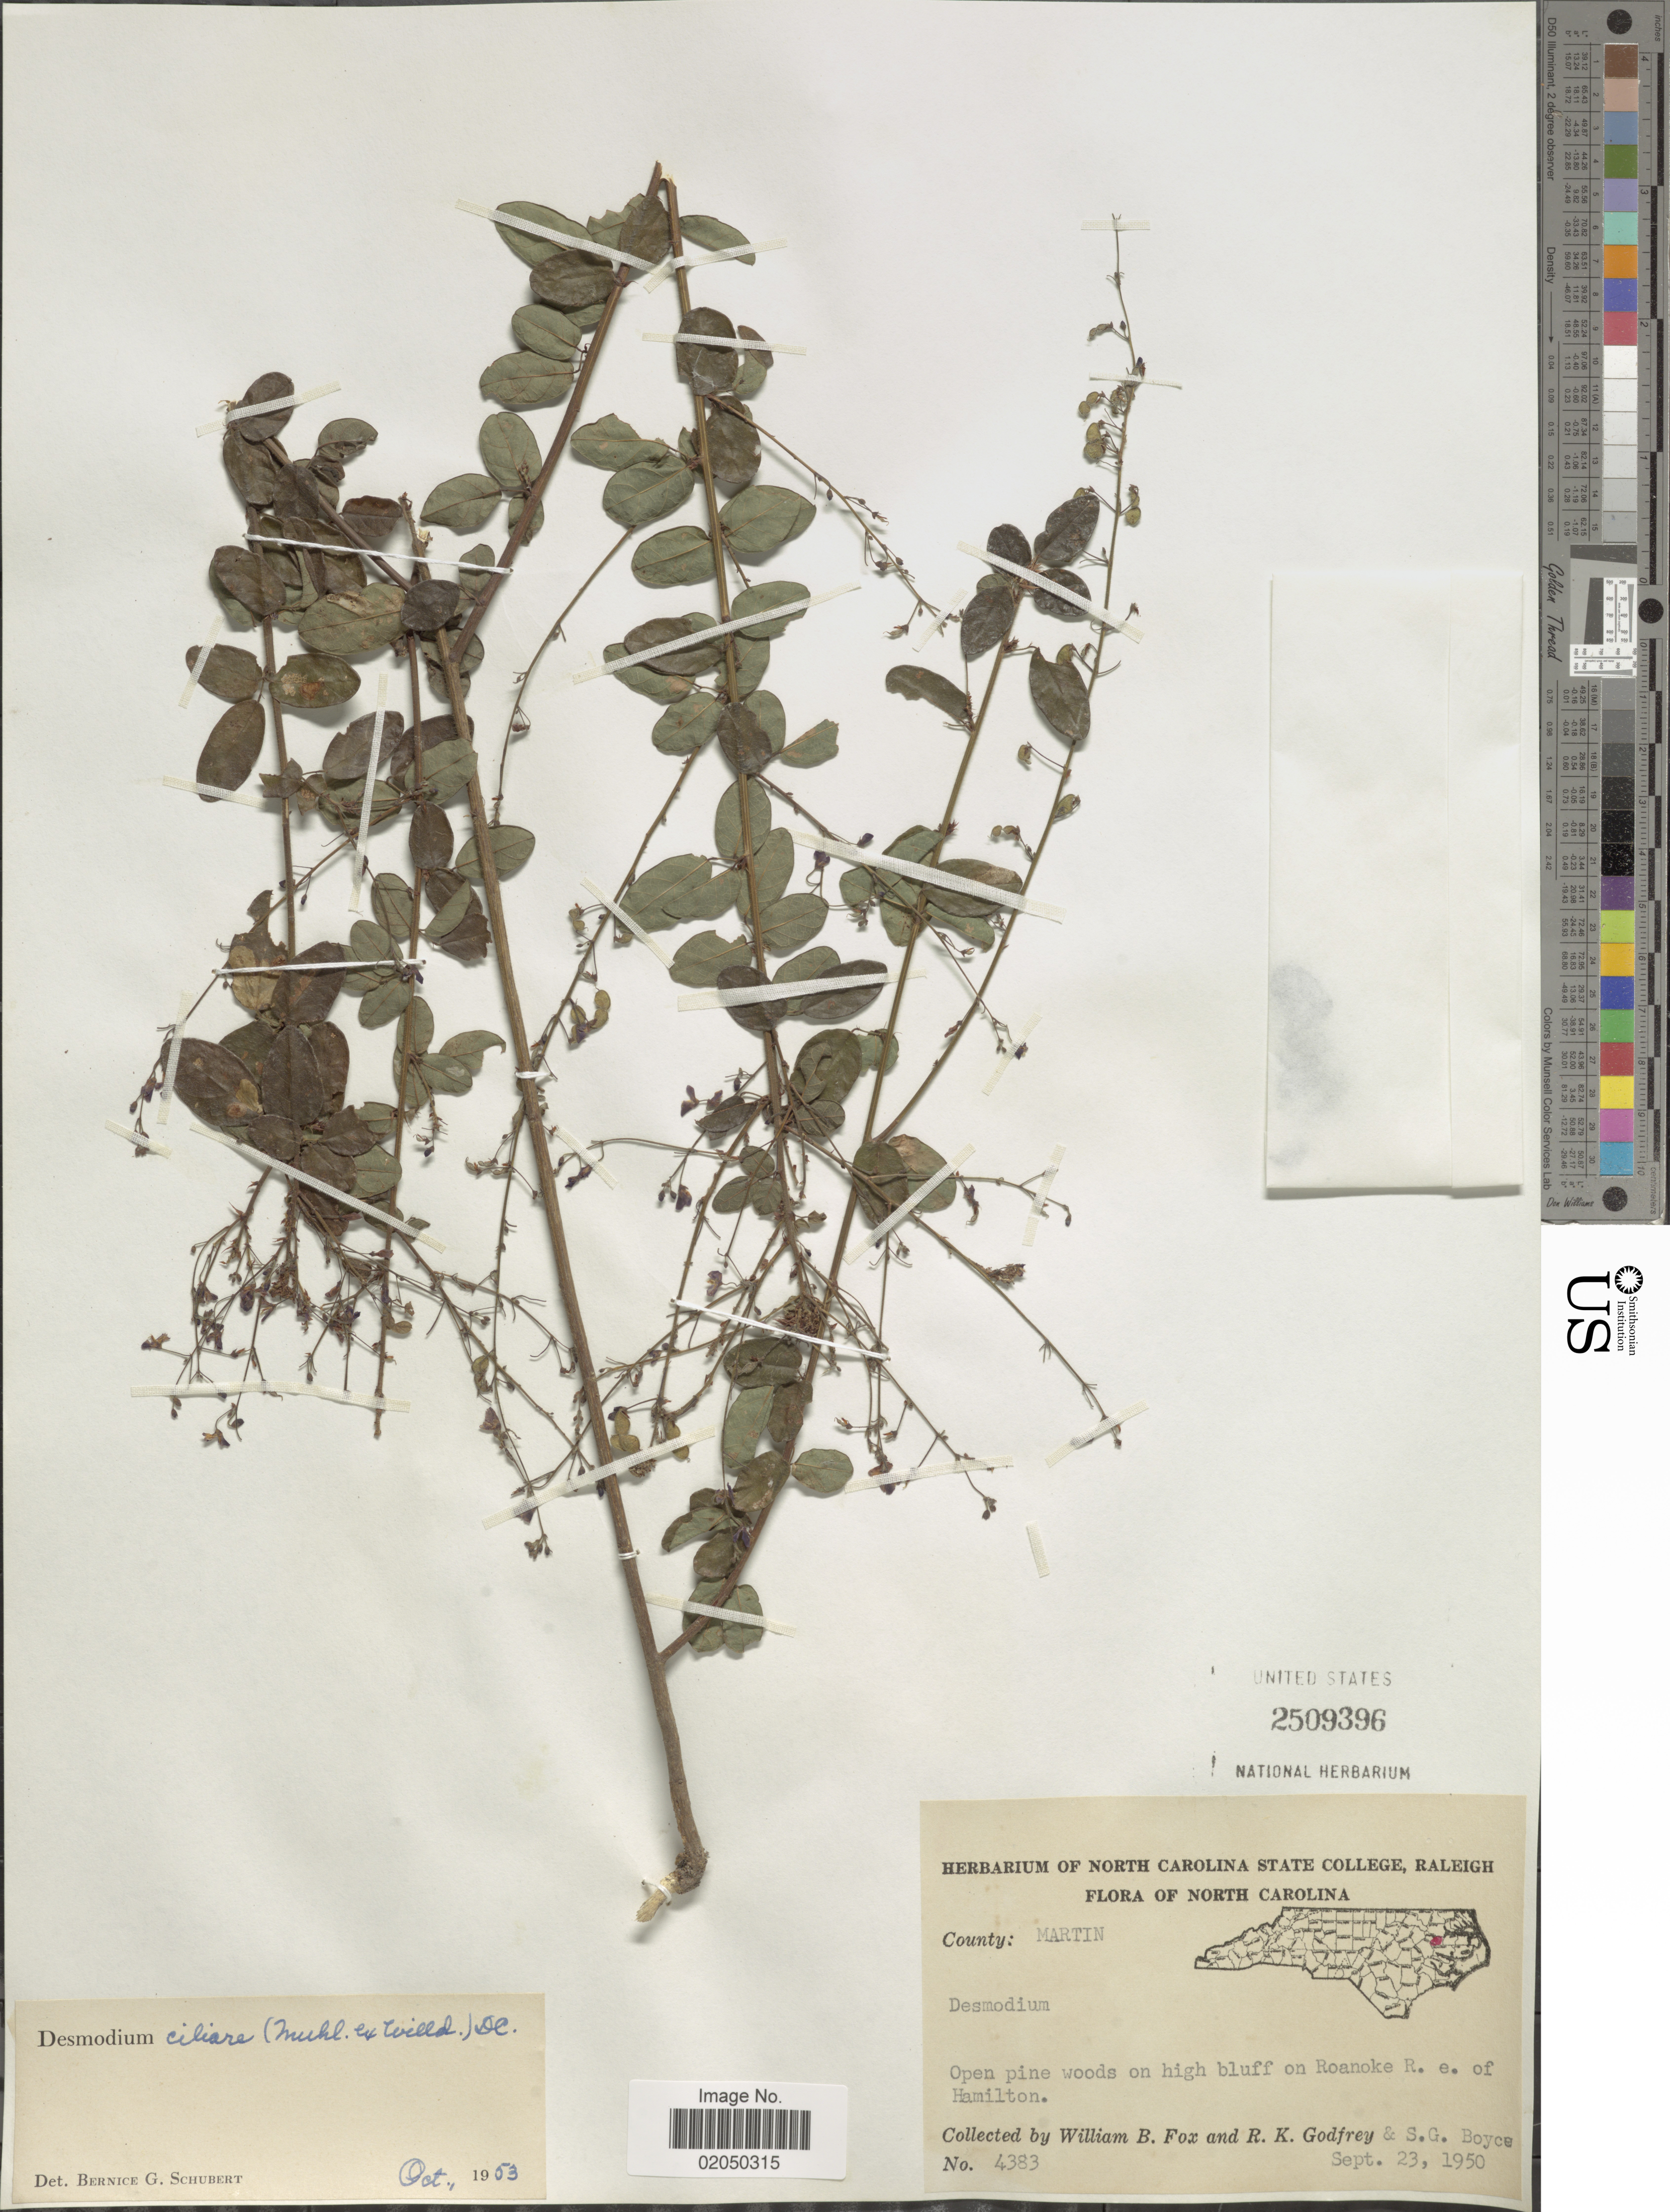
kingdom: Plantae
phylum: Tracheophyta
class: Magnoliopsida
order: Fabales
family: Fabaceae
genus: Desmodium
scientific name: Desmodium ciliare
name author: (Muhl. ex Willd.) DC.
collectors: W. B. Fox, R. K. Godfrey & S. Boyce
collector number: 4383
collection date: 1950-09-23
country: United States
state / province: North Carolina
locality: County: Martin, Open pine woods on high bluff on Roanoke R. e of Hamilton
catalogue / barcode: US 2509396